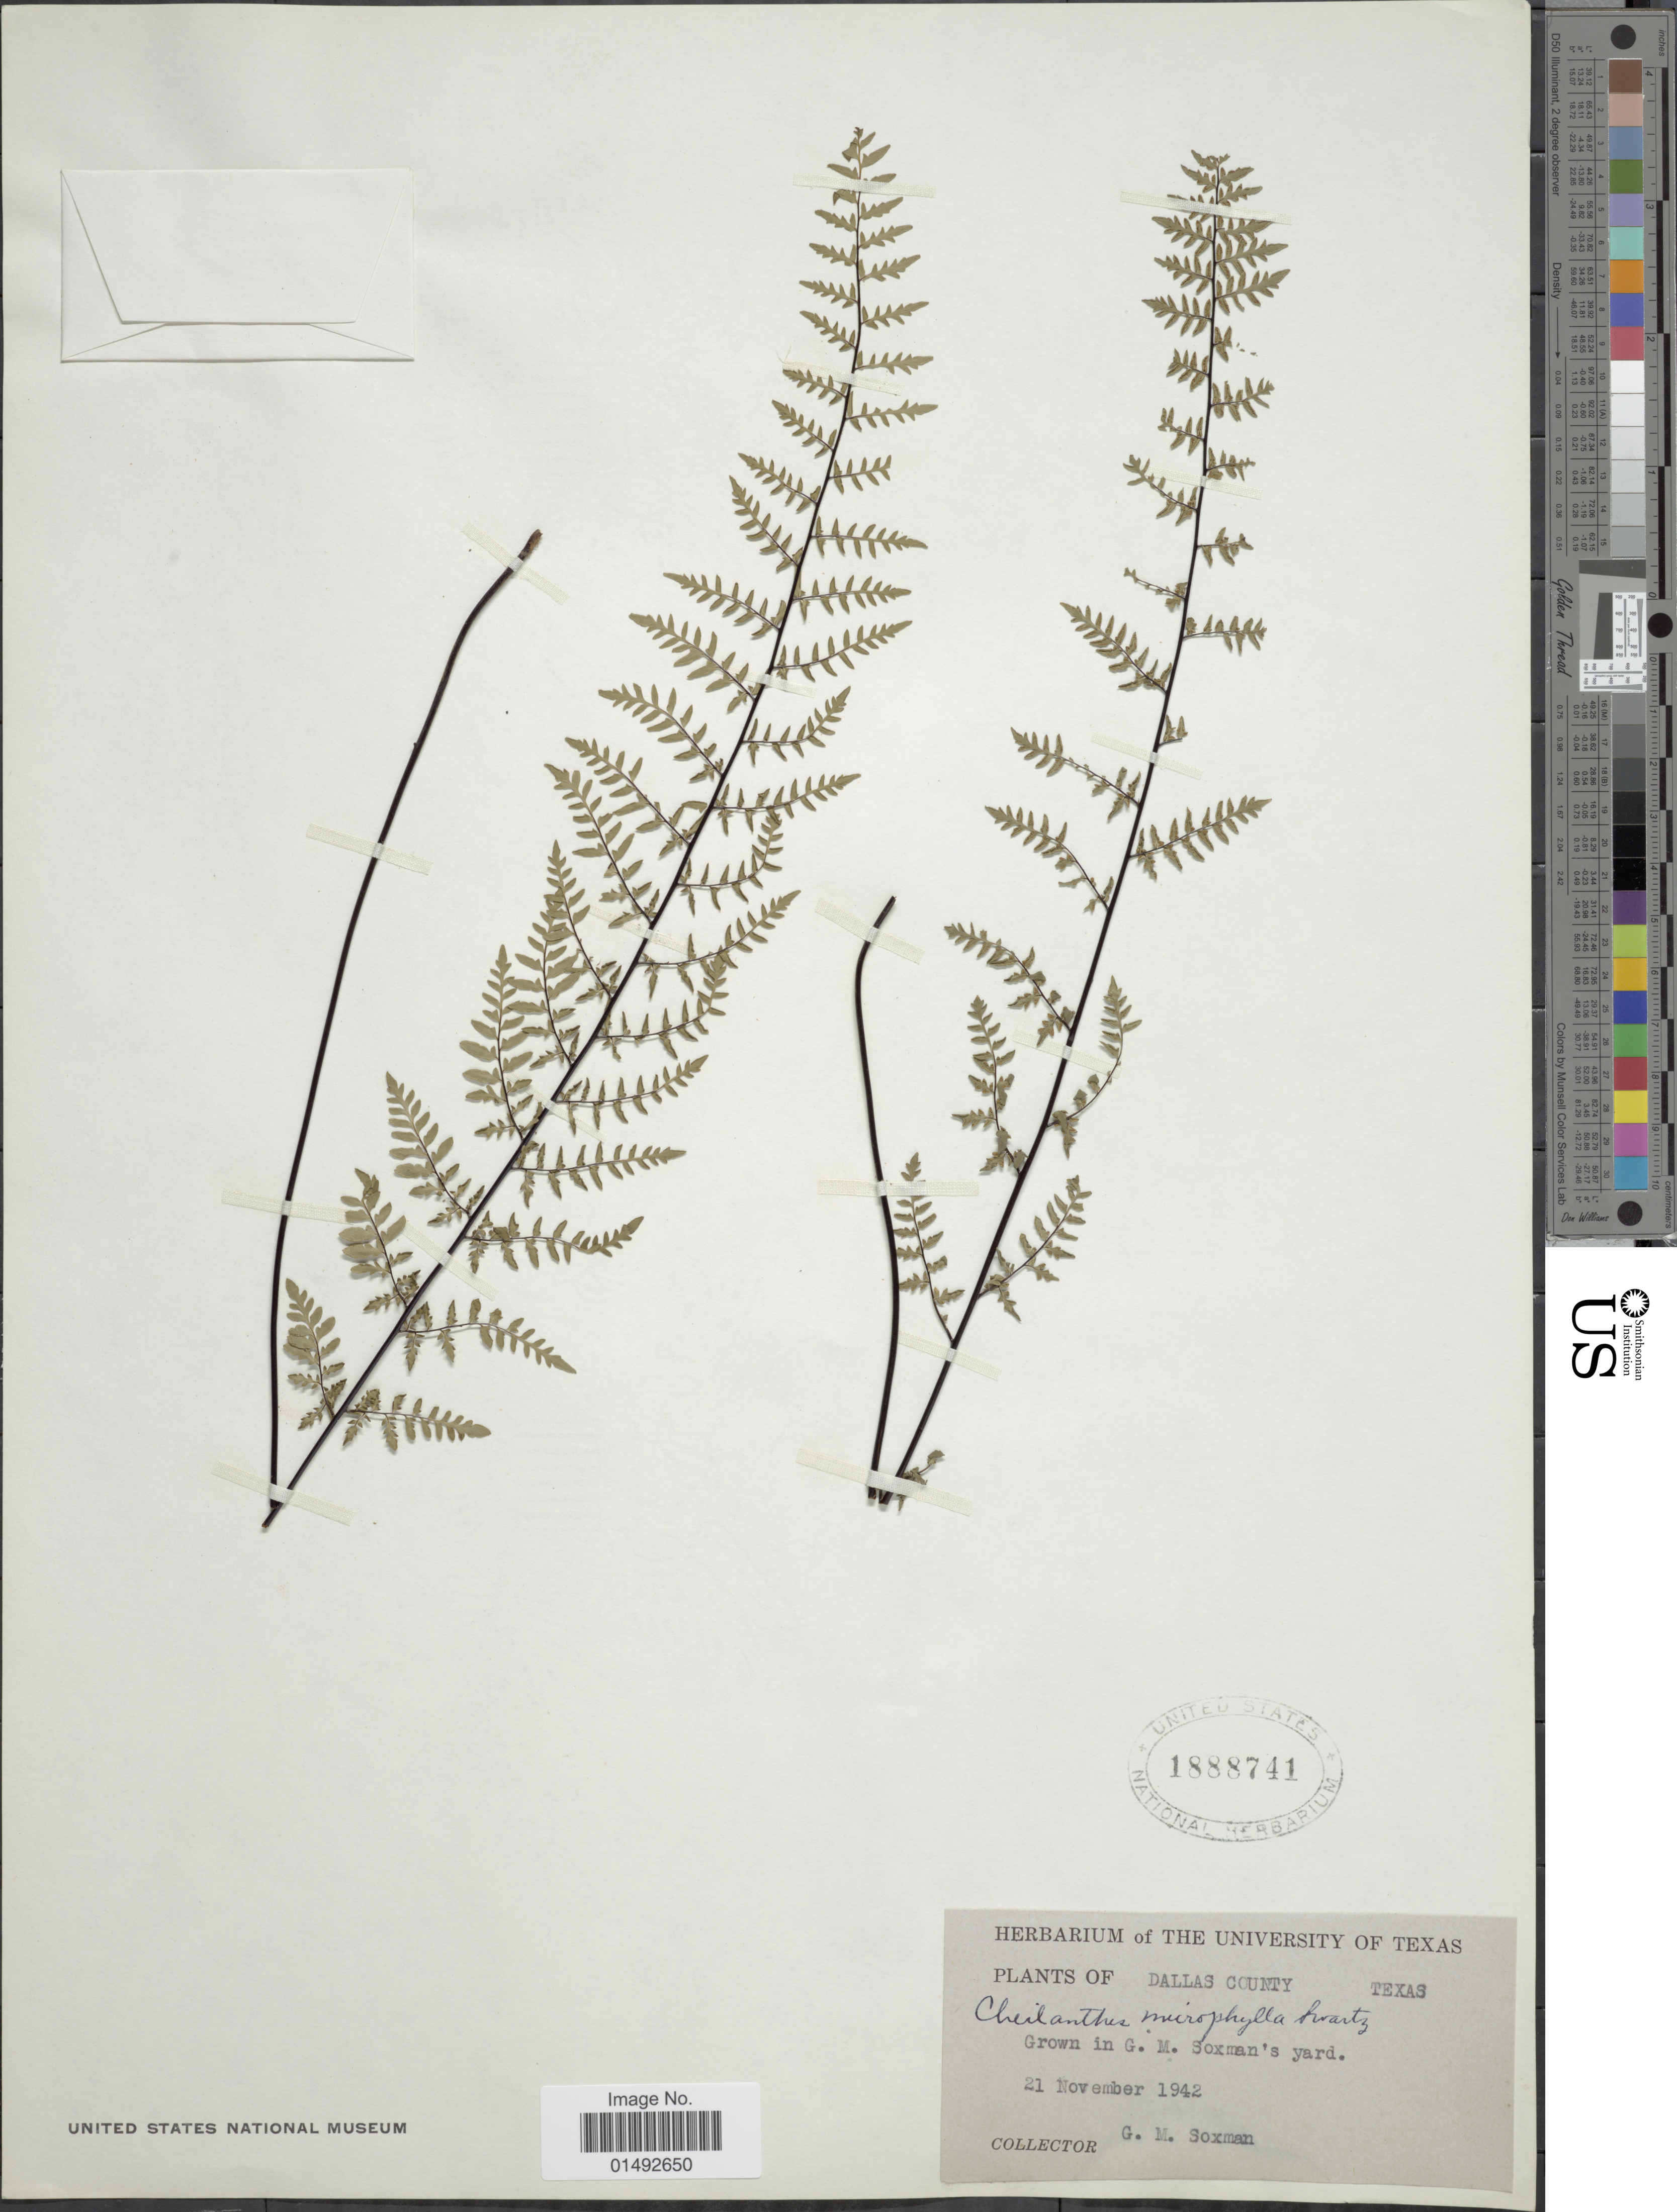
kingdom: Plantae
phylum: Tracheophyta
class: Polypodiopsida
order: Polypodiales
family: Pteridaceae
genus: Myriopteris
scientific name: Myriopteris alabamensis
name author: (Buckley) Grusz & Windham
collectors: G. Soxman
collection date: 1942-11-21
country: United States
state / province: Texas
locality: Dallas County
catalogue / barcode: US 1888741